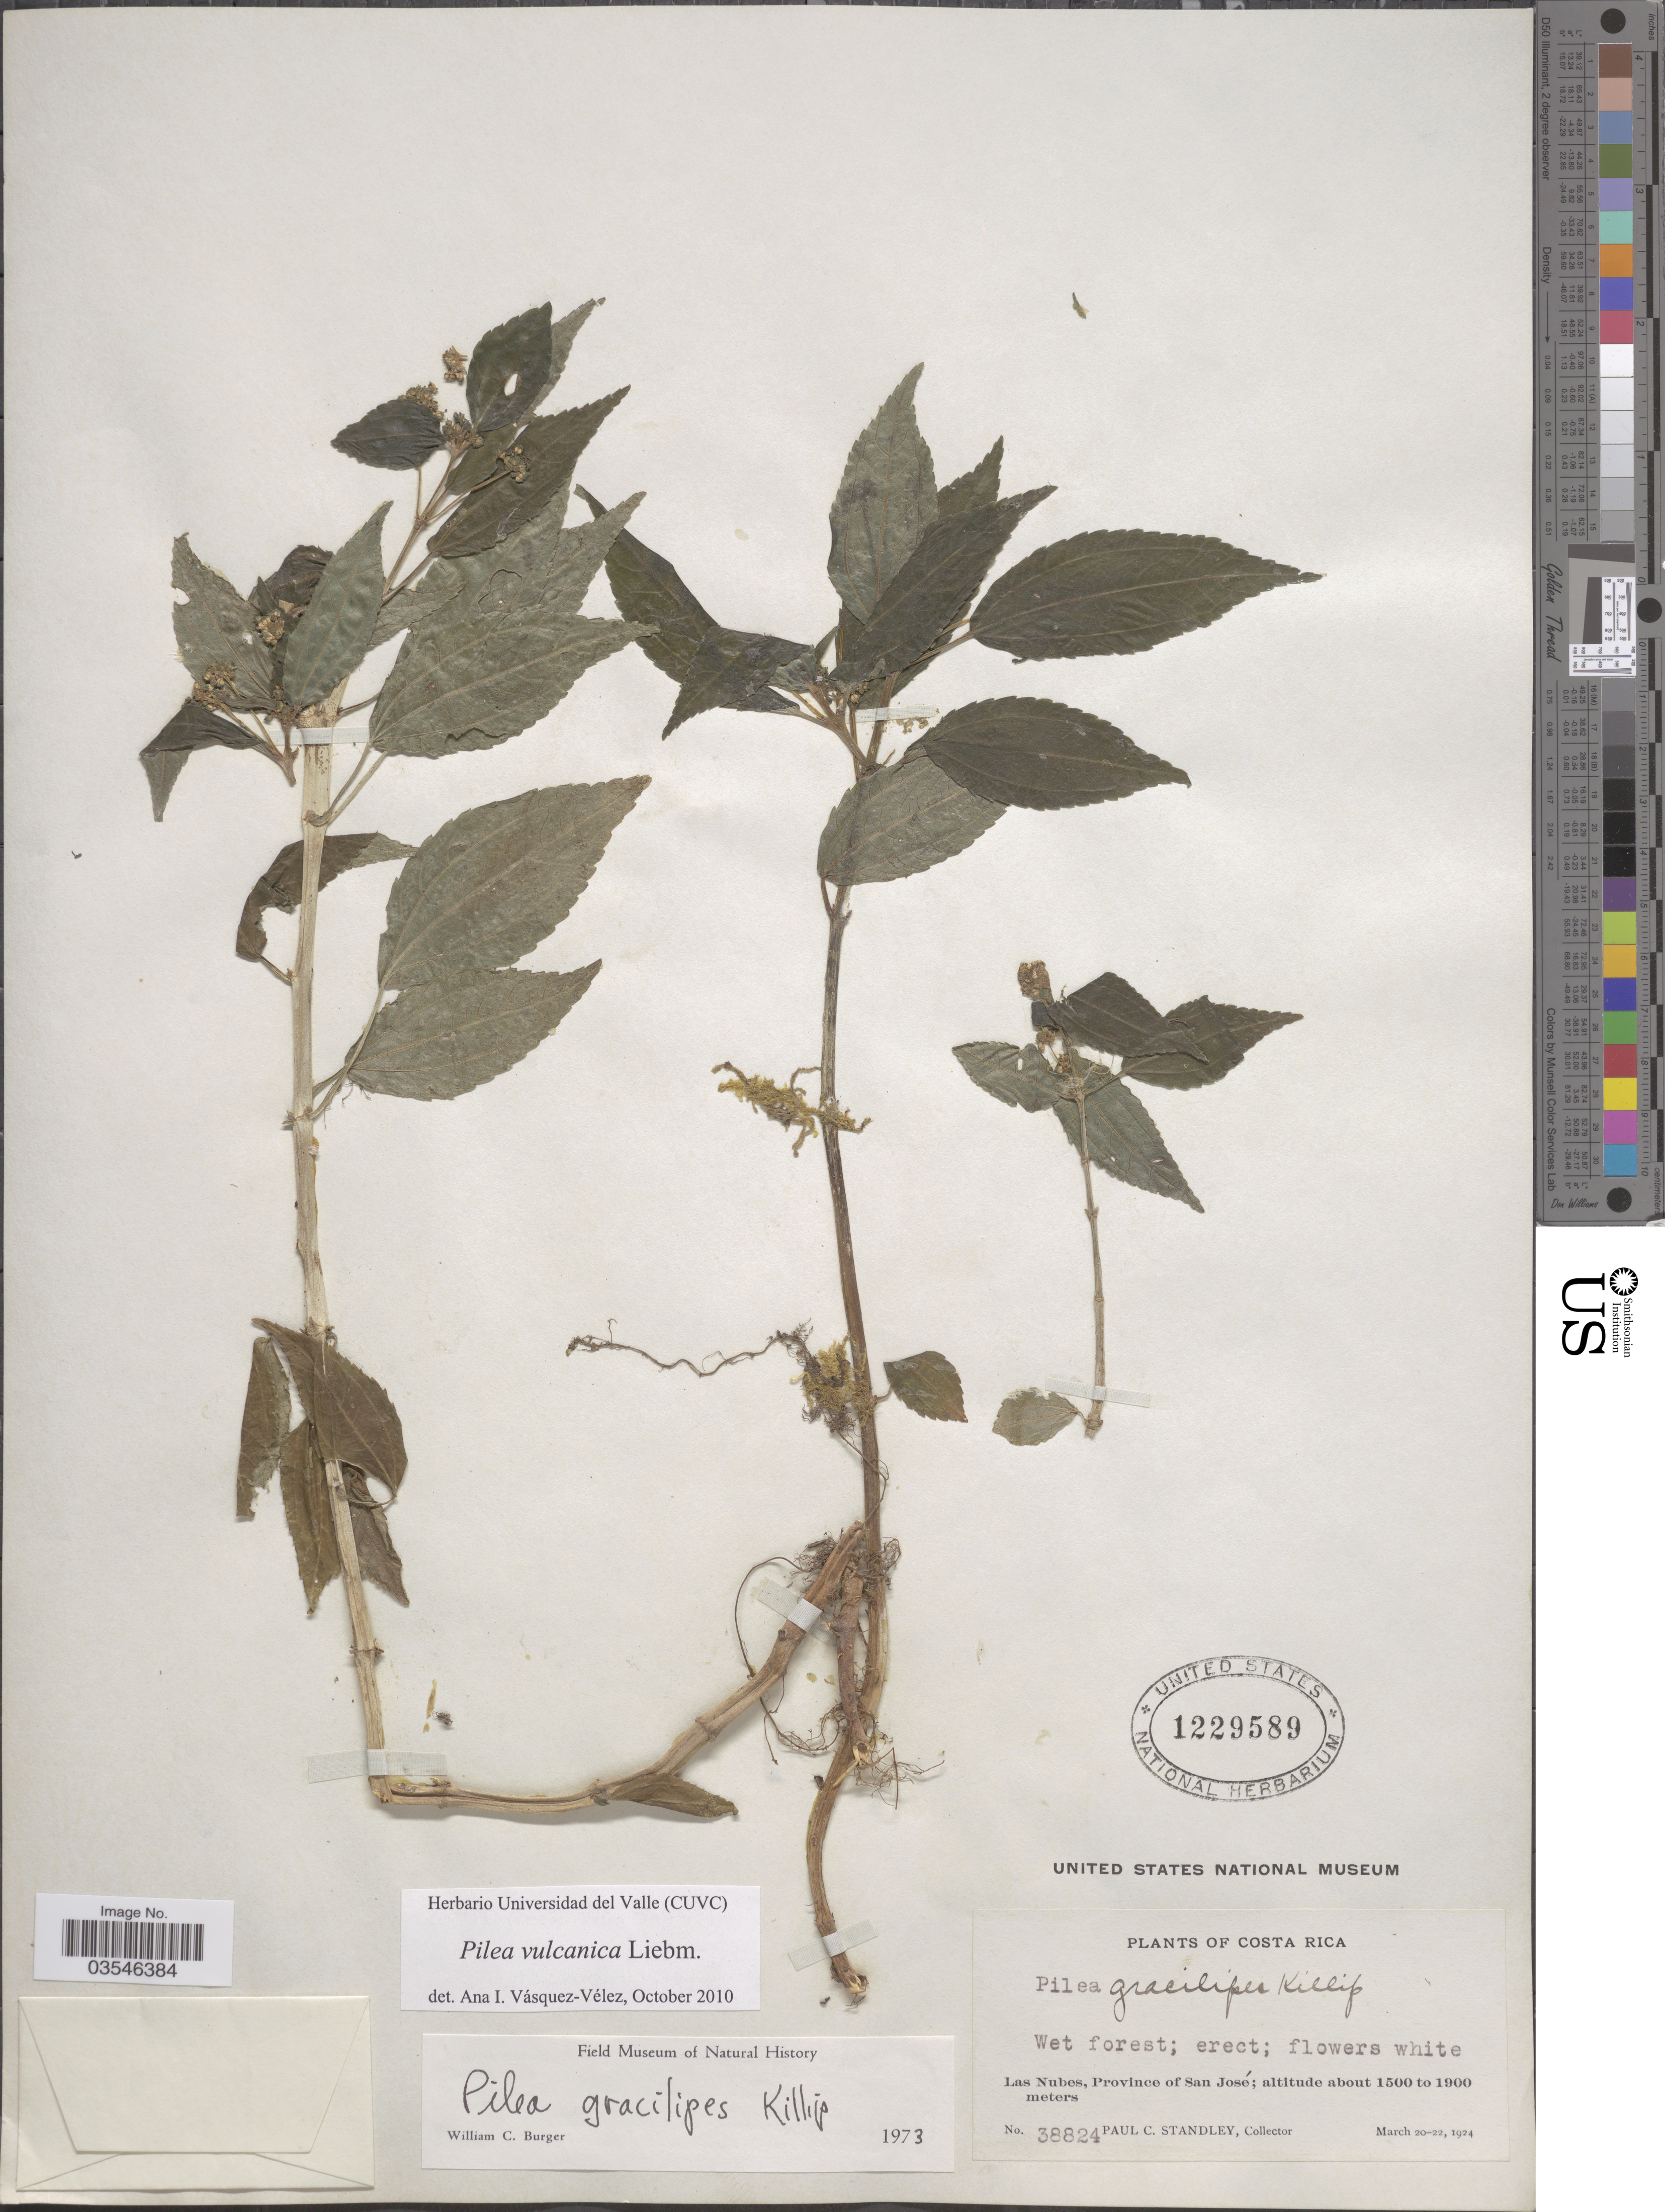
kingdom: Plantae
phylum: Tracheophyta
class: Magnoliopsida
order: Rosales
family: Urticaceae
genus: Pilea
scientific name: Pilea vulcanica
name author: Liebm.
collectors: P. C. Standley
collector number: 38824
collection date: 1924-03-20/1924-03-22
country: Costa Rica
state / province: San José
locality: Las Nubes.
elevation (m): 1500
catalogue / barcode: US 1229589